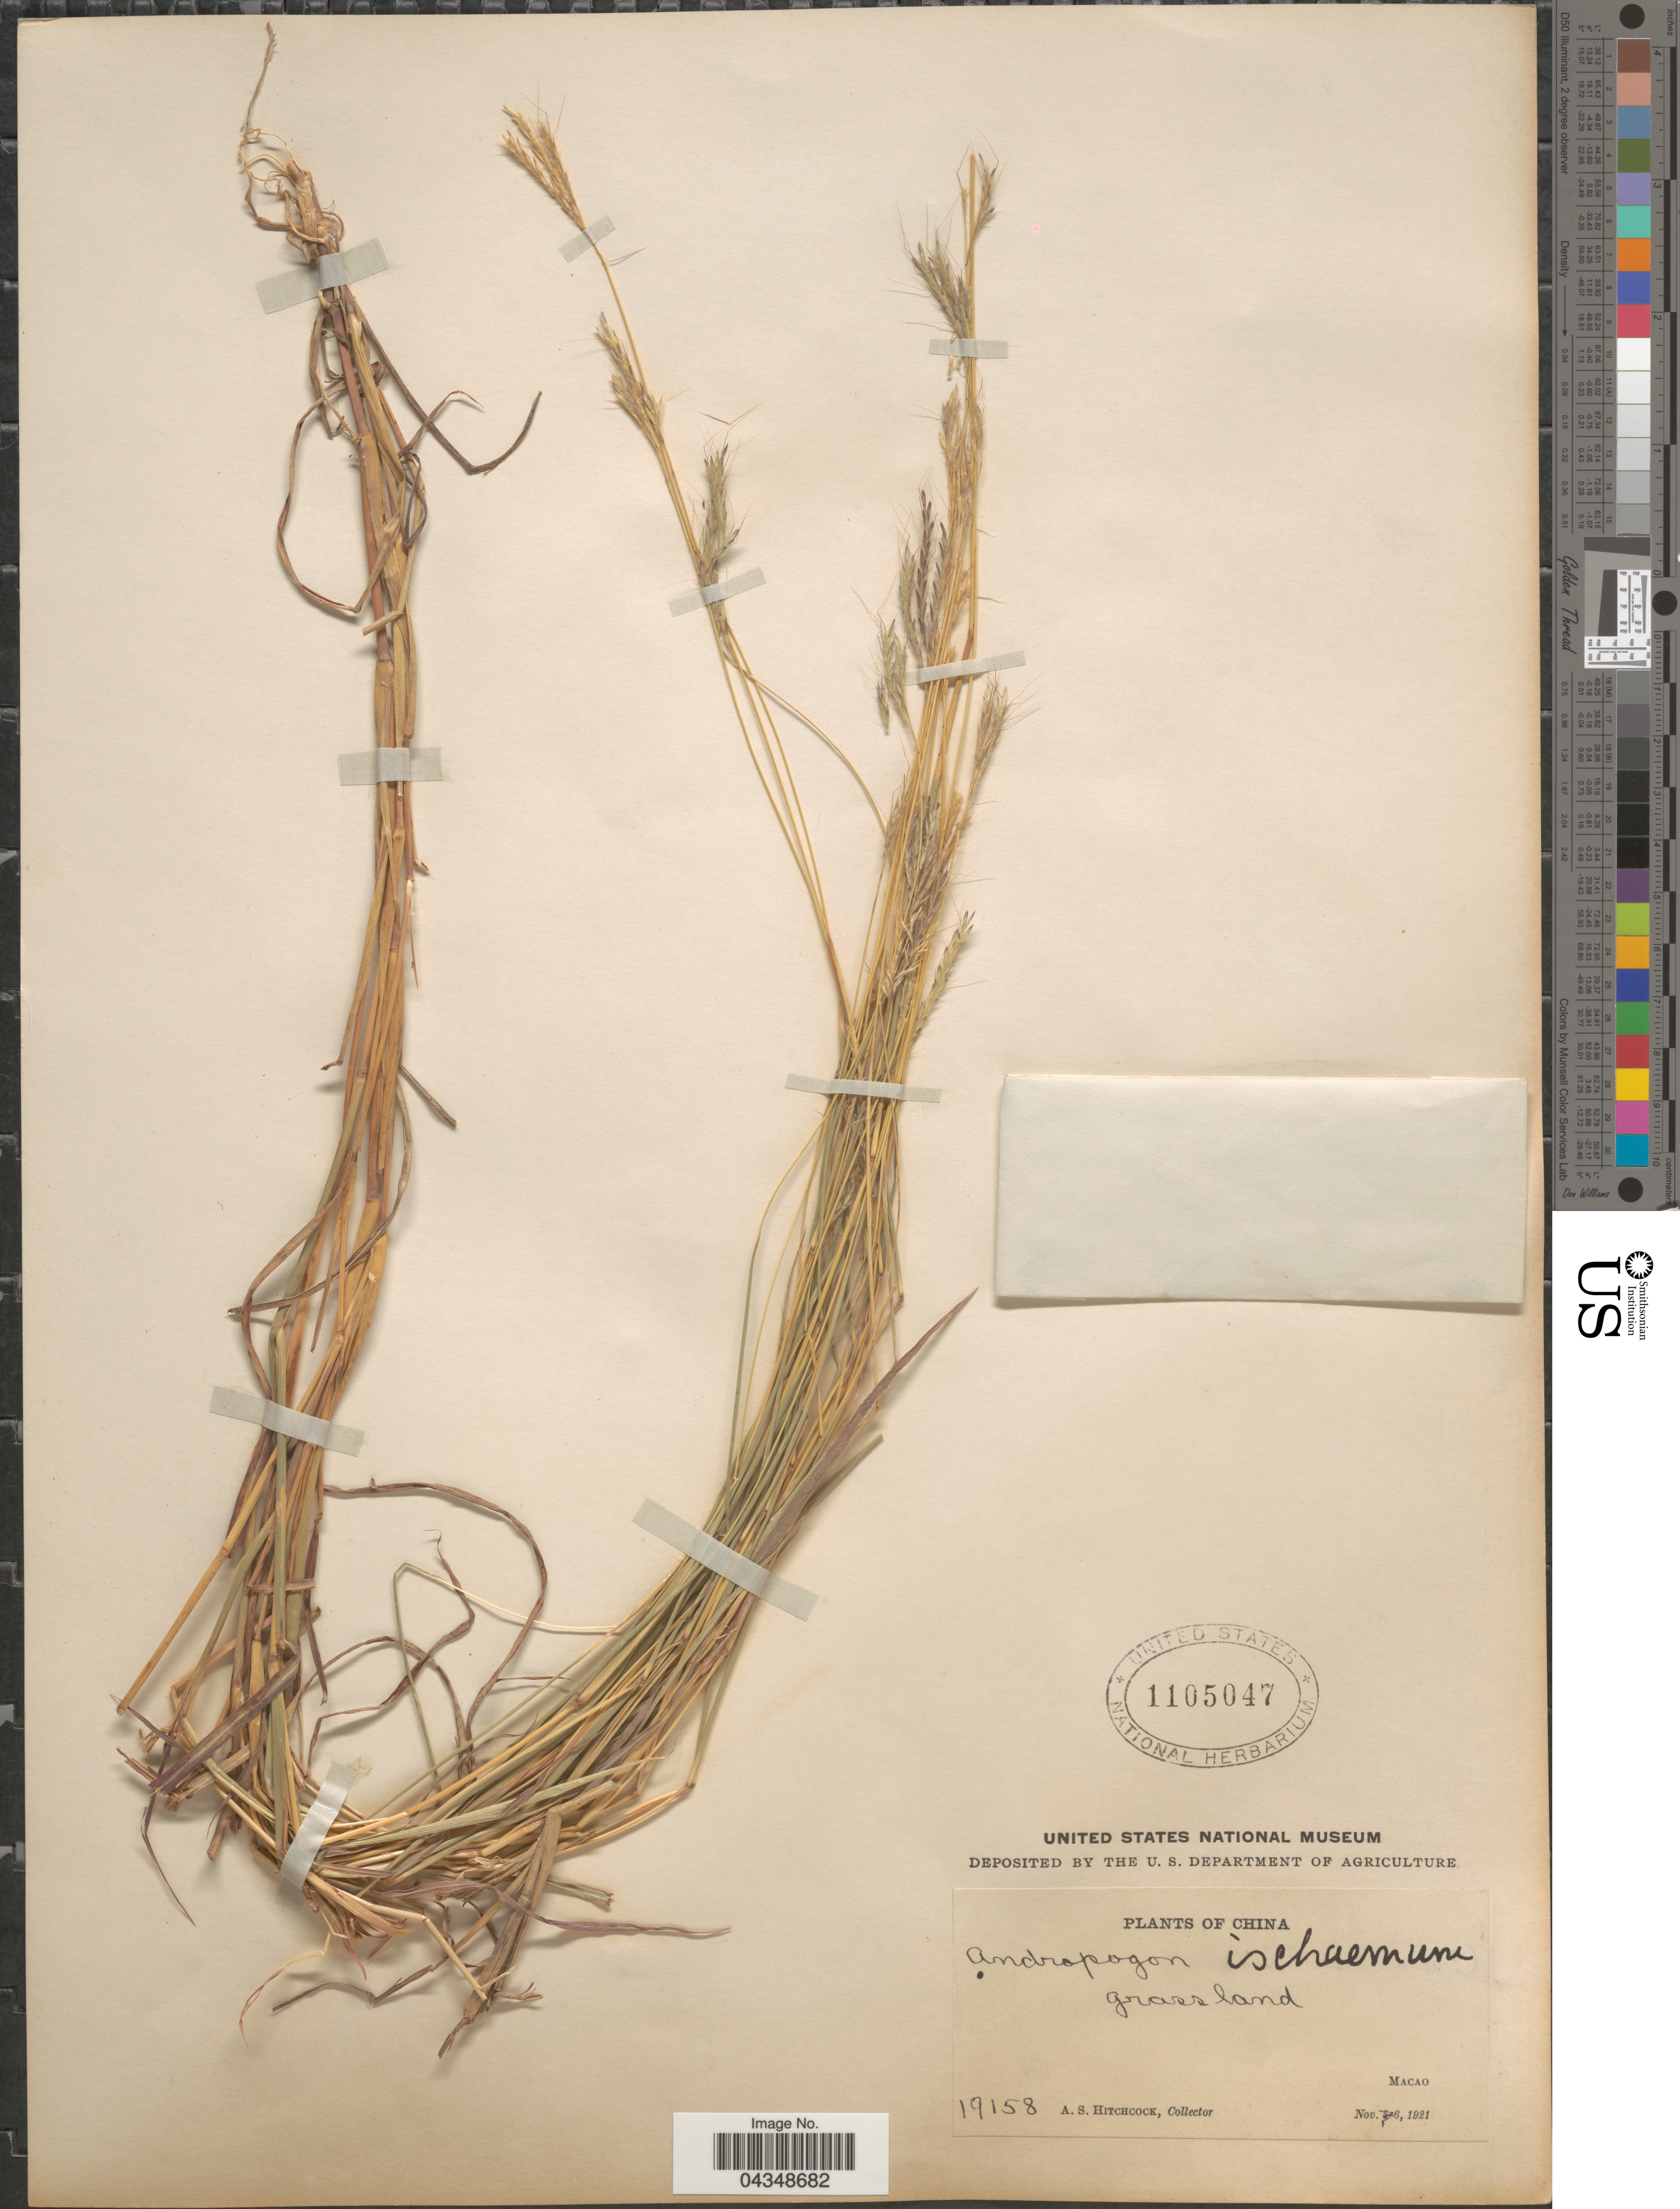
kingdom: Plantae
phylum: Tracheophyta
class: Liliopsida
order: Poales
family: Poaceae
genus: Bothriochloa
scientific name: Bothriochloa ischaemum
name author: (L.) Keng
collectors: A. S. Hitchcock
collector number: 19158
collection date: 1921-11-06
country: China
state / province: Macau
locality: Macao.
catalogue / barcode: US 1105047